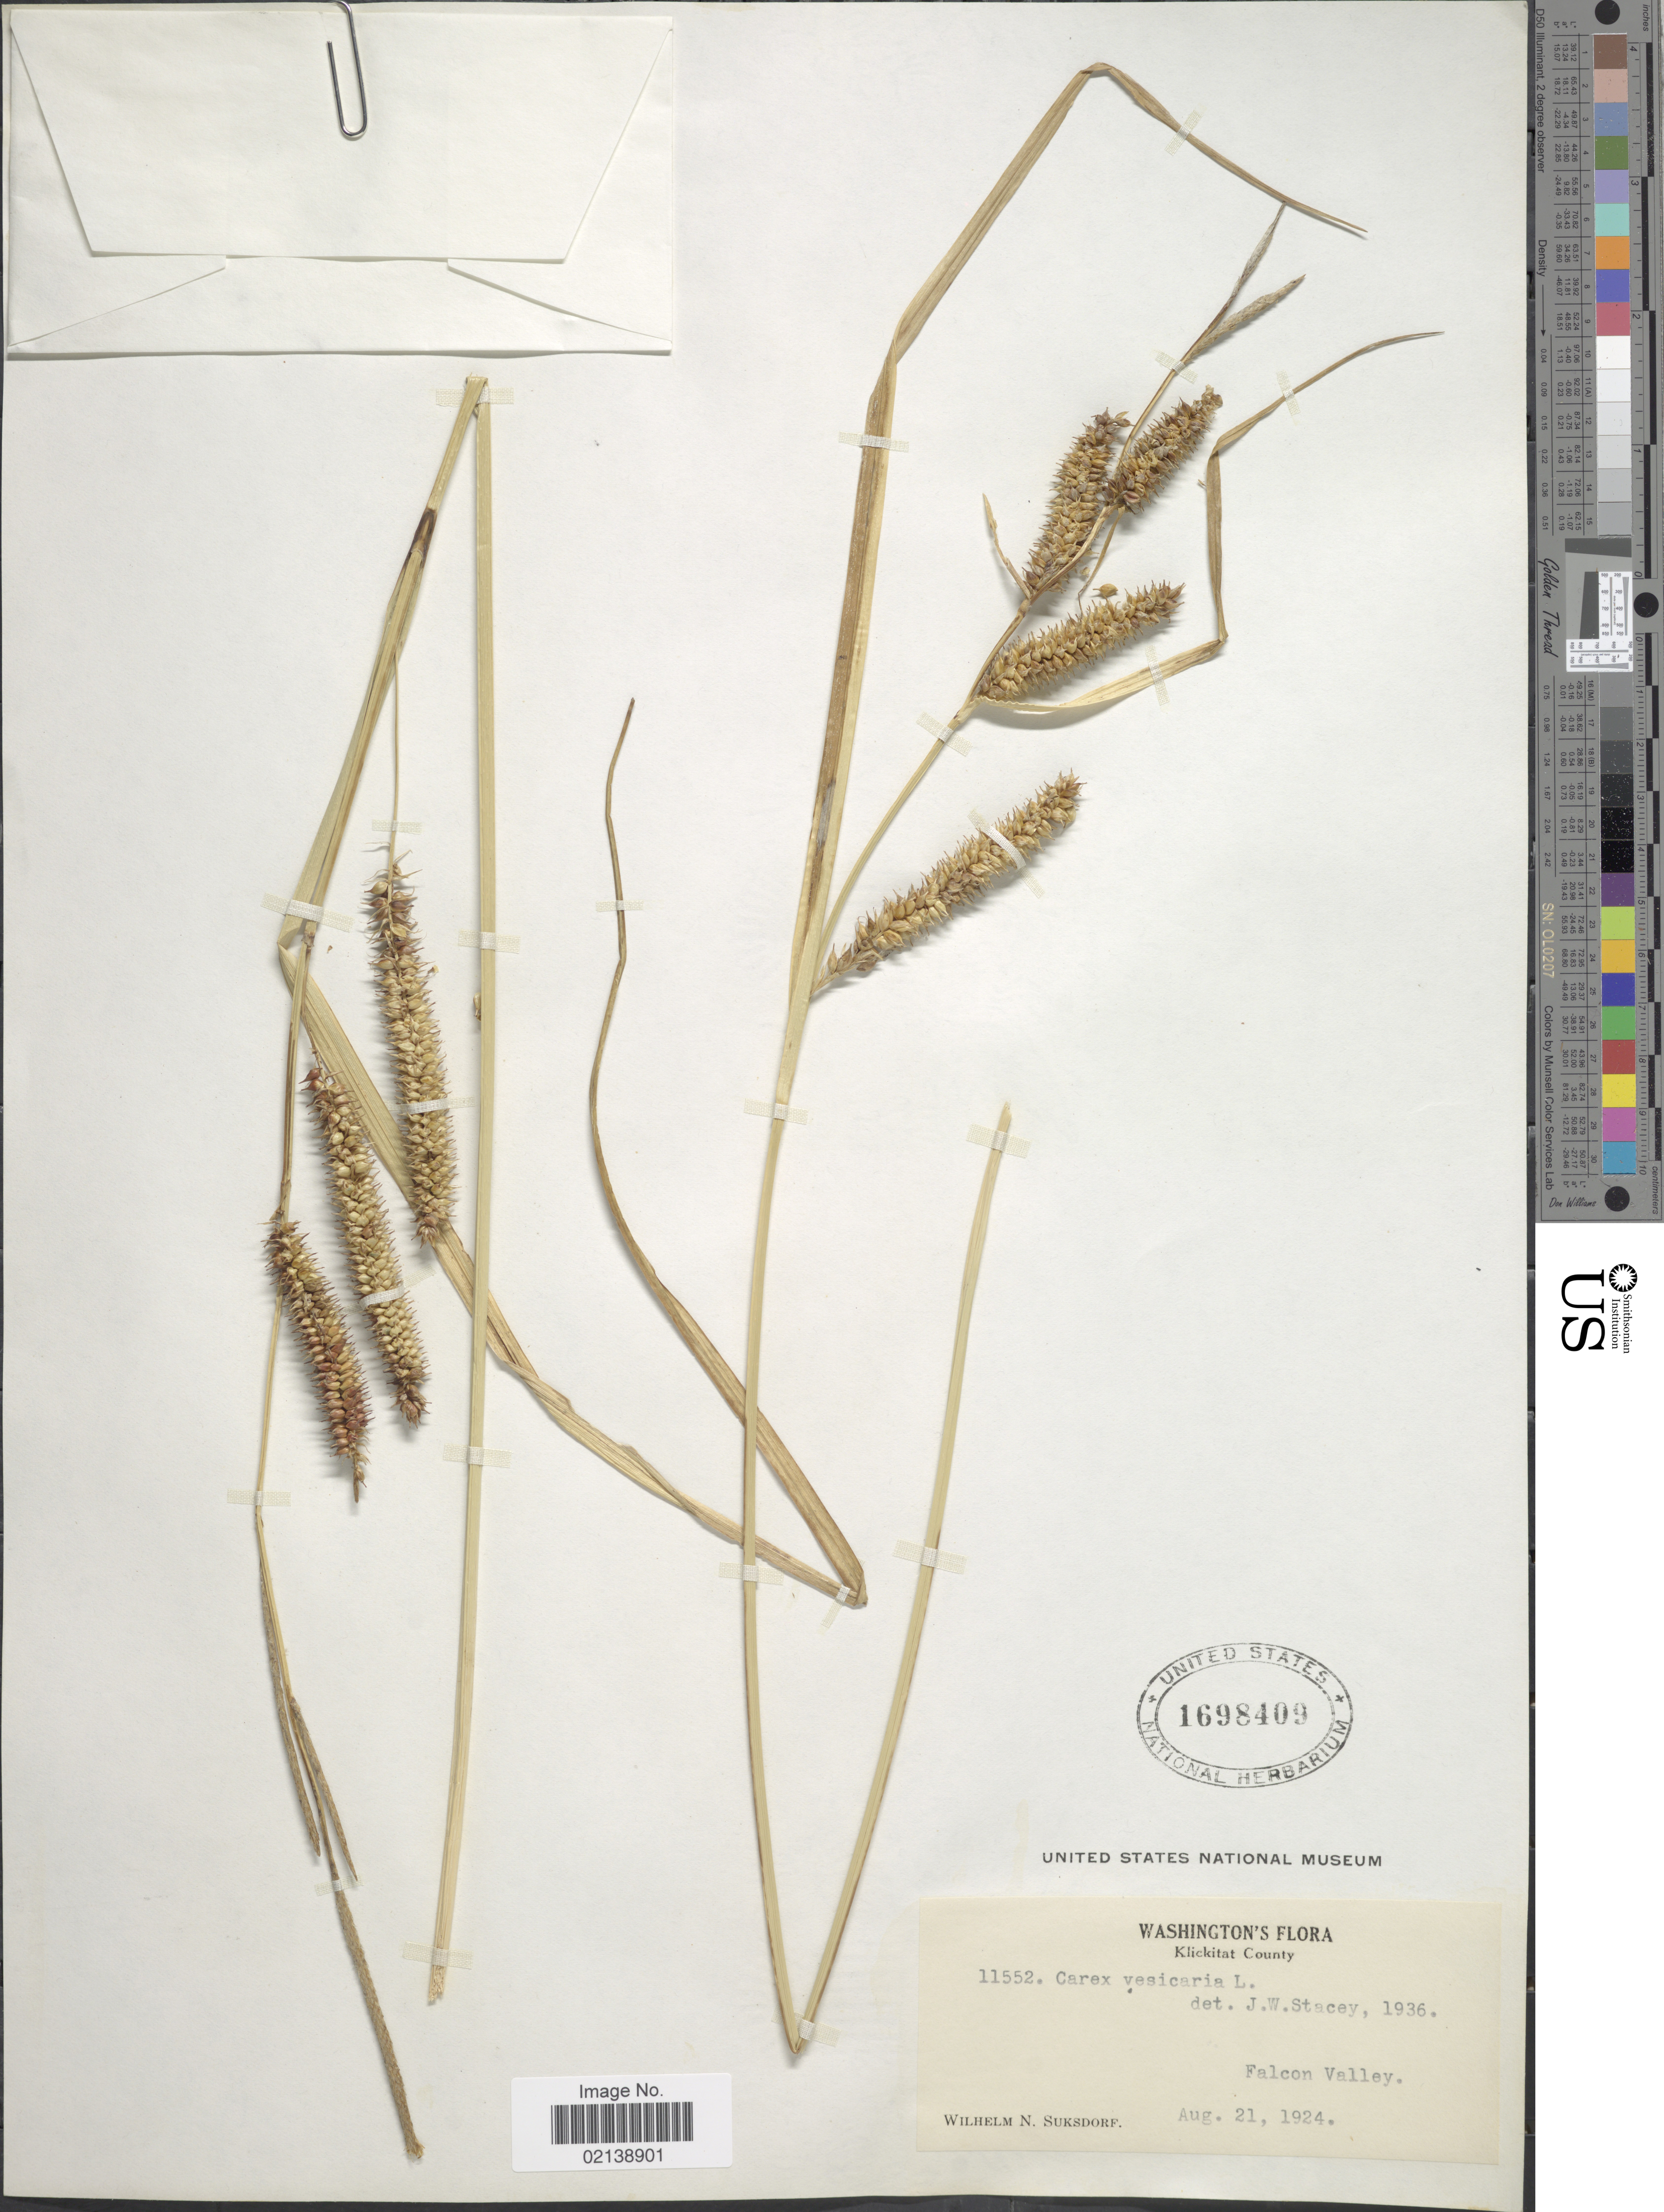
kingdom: Plantae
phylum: Tracheophyta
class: Liliopsida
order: Poales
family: Cyperaceae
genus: Carex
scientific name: Carex vesicaria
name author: L.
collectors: W. N. Suksdorf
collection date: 1924-08-21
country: United States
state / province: Washington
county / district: Klickitat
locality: Klickitat County, Falcon Valley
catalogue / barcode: US 1698409